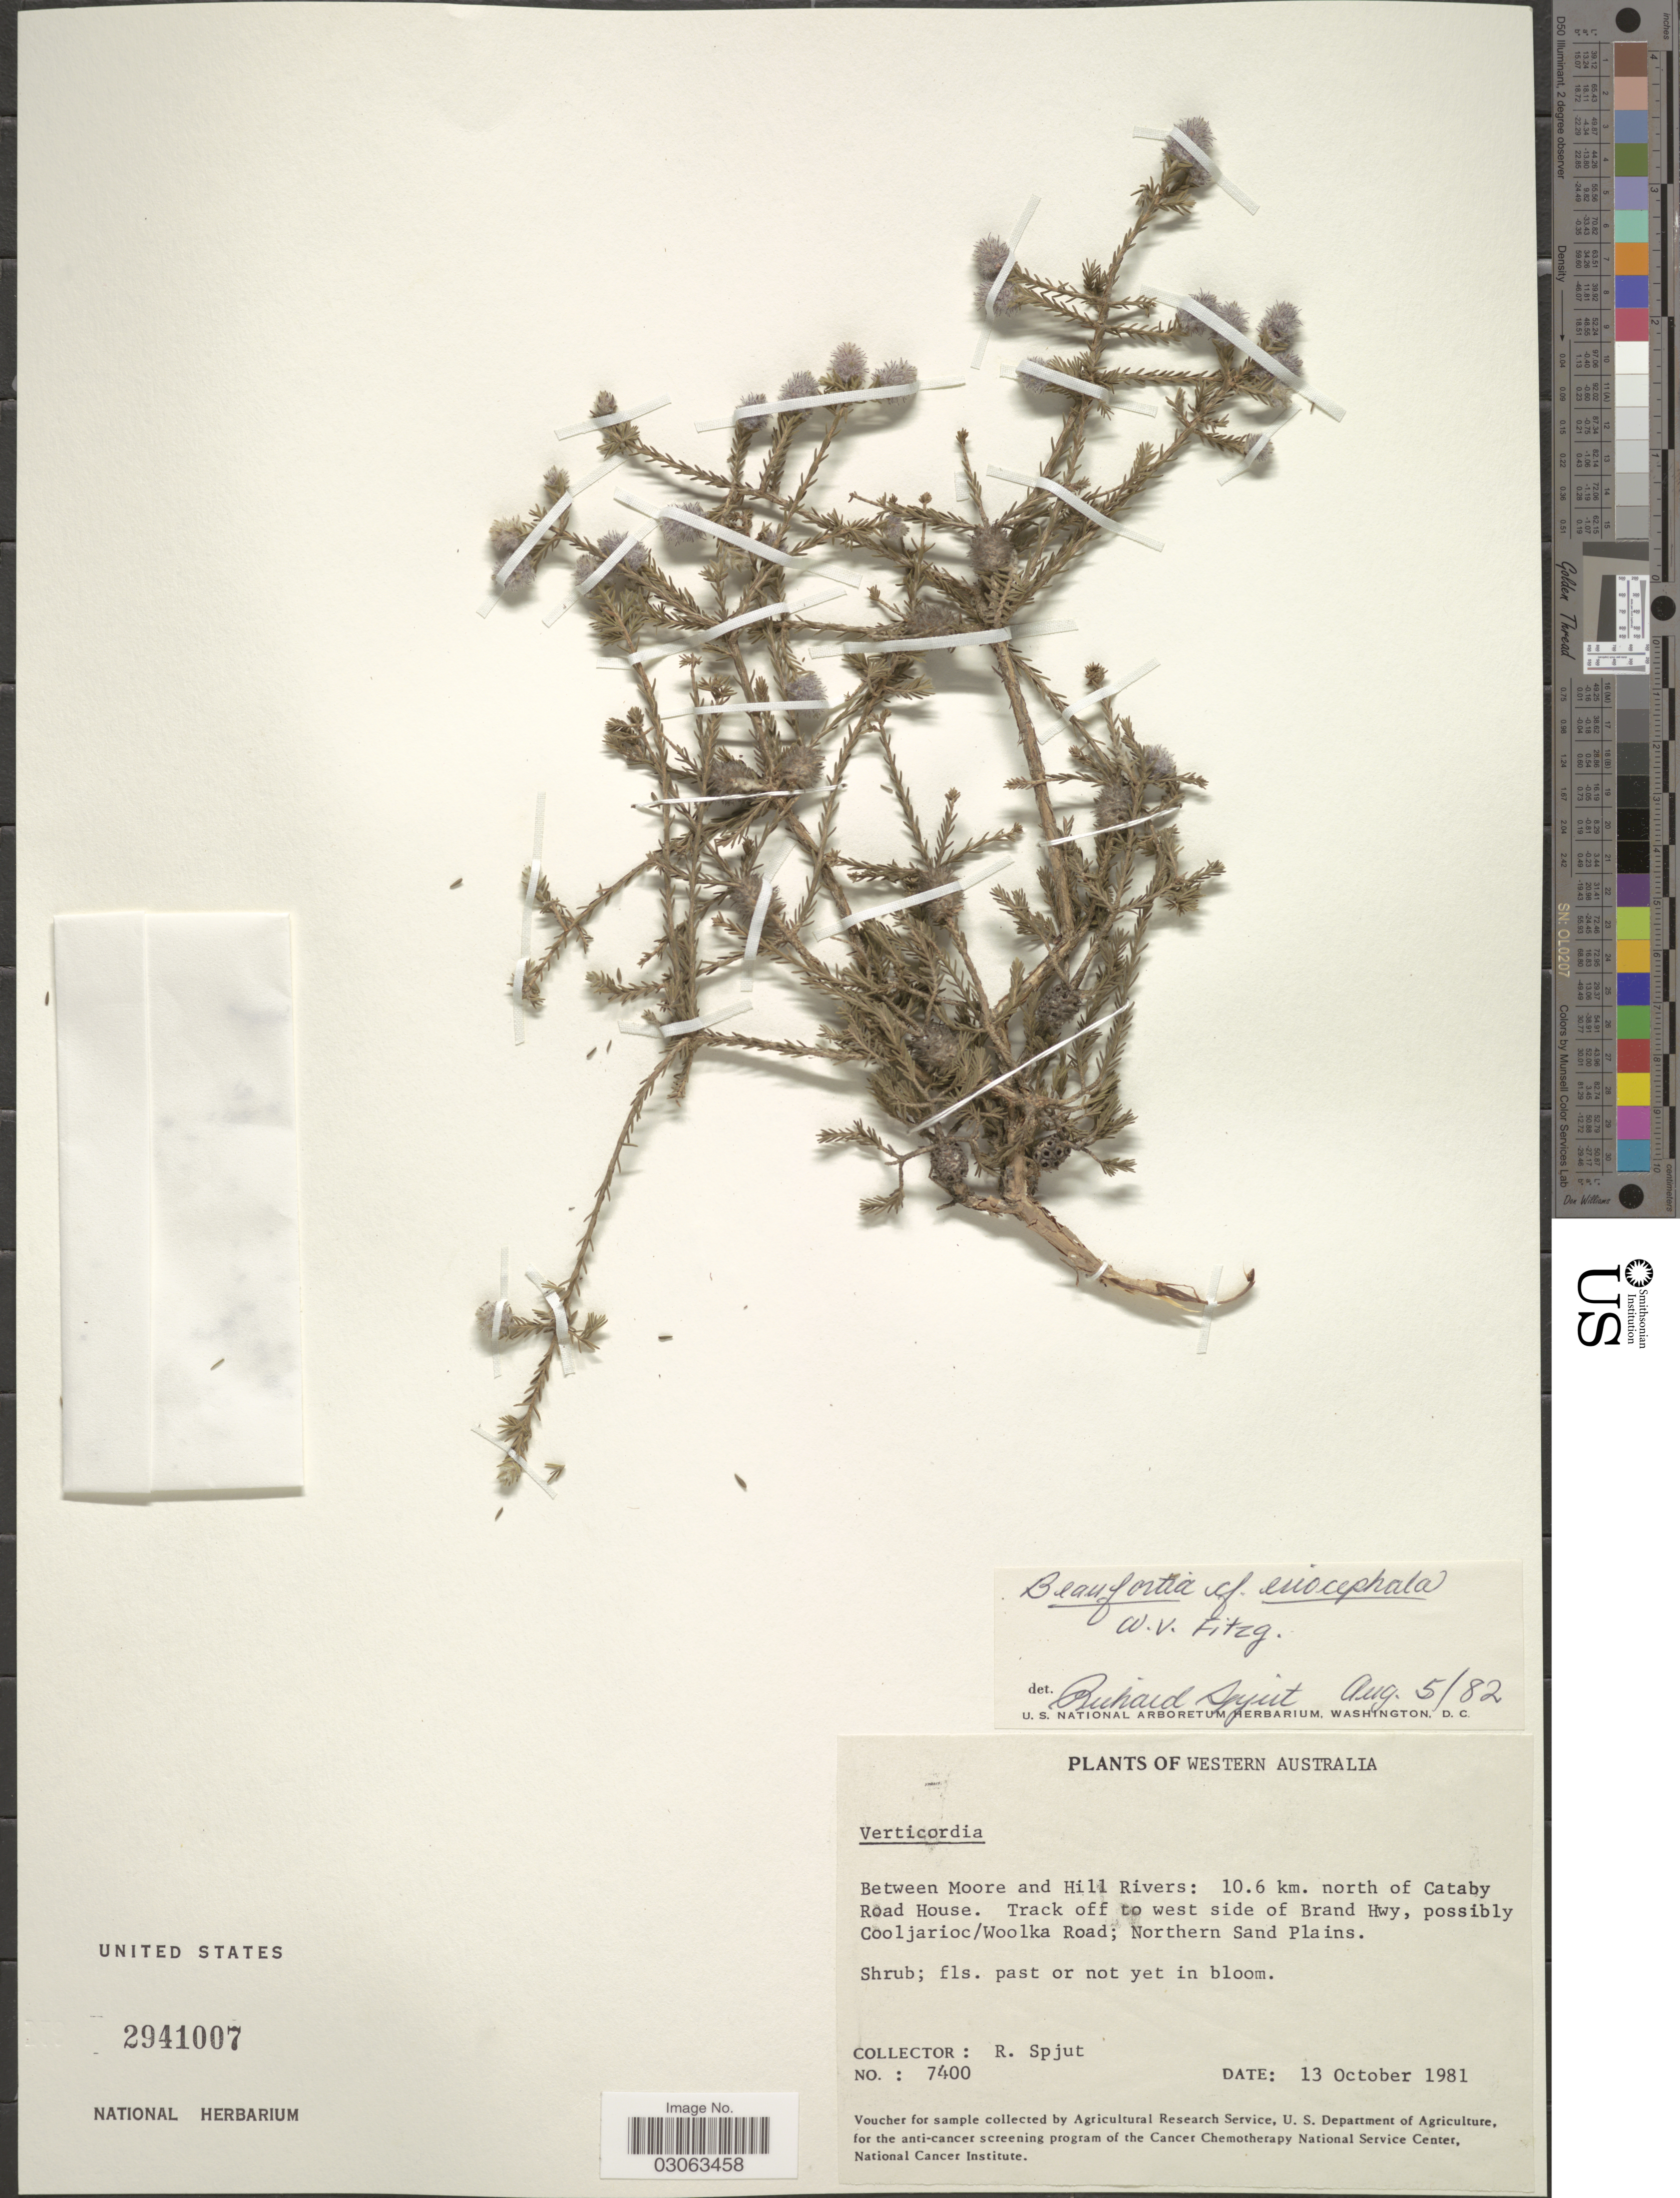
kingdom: Plantae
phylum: Tracheophyta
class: Magnoliopsida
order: Myrtales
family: Myrtaceae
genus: Beaufortia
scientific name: Beaufortia eriocephala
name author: W. Fitzg.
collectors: R. Spjut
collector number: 7400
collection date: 1981-10-13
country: Australia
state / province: Western Australia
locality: Between Moore and Hill Rivers: 10.6 km. north of Cataby Road House. Track off to west side of Brand Hwy, possibly Cooljarioc/ Woolka Road; Northern Sand Plains.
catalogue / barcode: US 2941007